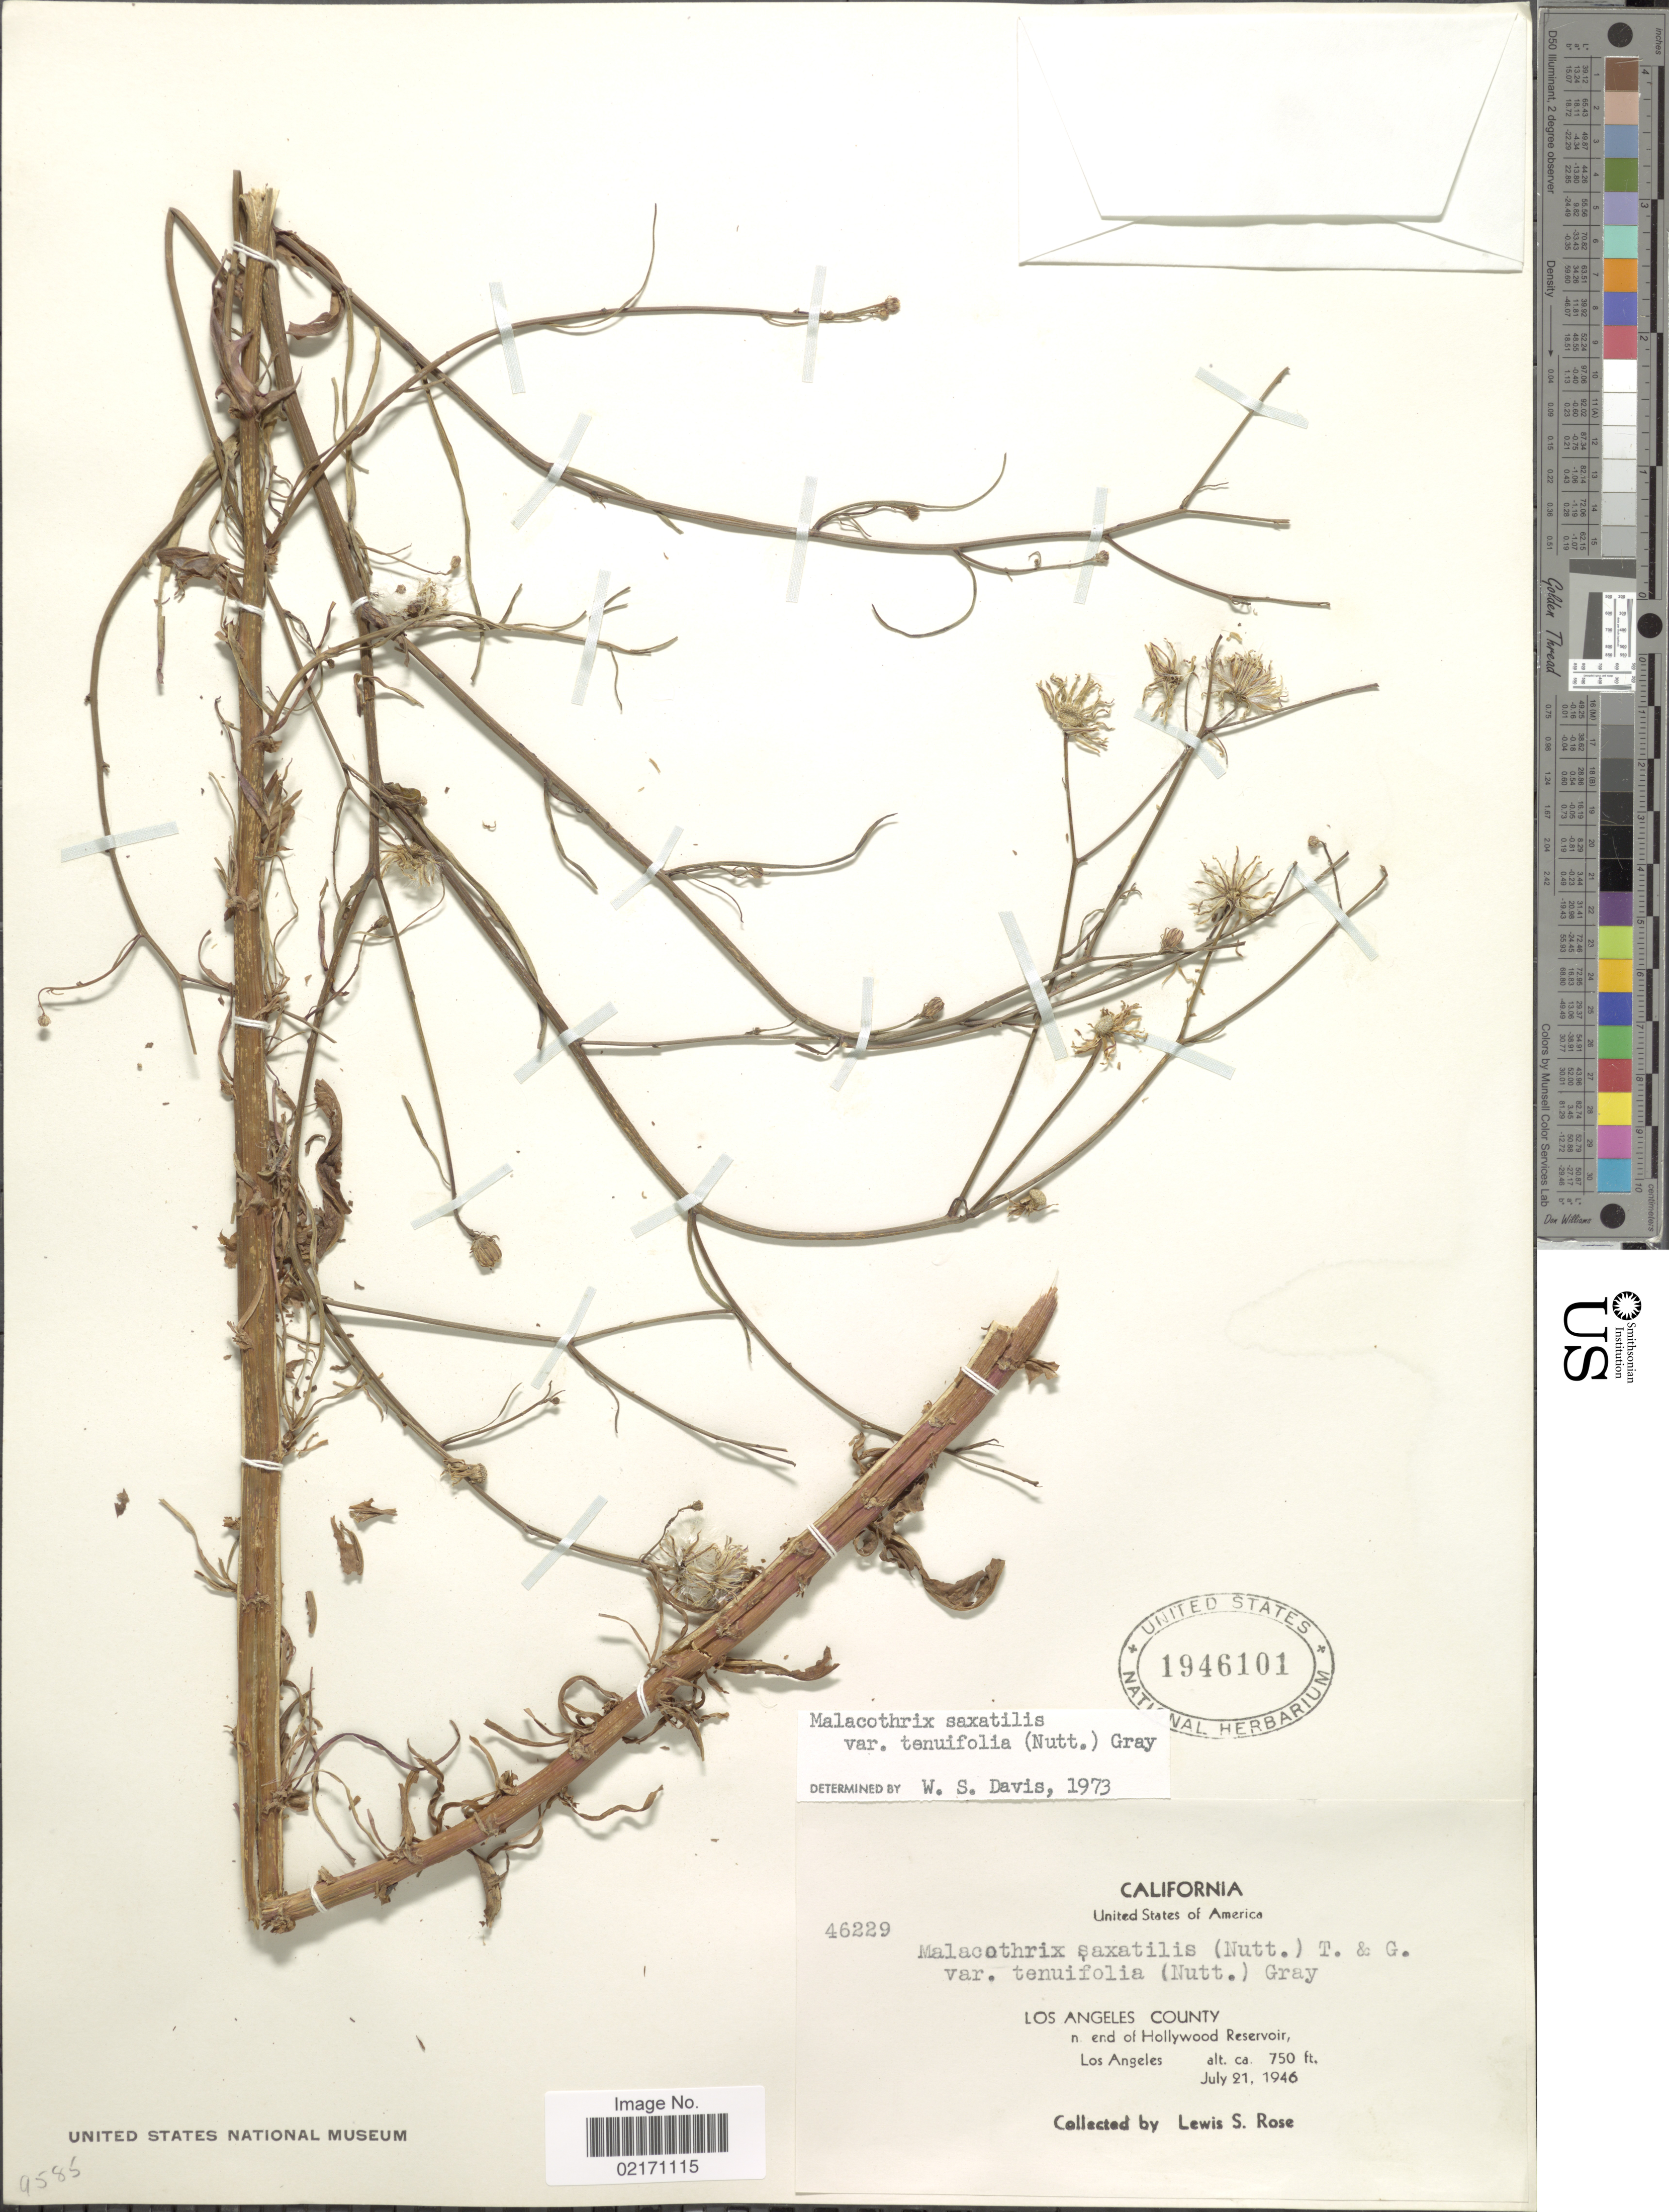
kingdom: Plantae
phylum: Tracheophyta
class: Magnoliopsida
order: Asterales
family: Asteraceae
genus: Malacothrix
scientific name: Malacothrix saxatilis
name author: Torr. & A. Gray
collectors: L. S. Rose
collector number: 46229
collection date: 1946-07-21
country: United States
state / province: California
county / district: Los Angeles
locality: United States of America, Los Angeles County, n. end of Hollywood Reservoir, Los Angeles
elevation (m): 229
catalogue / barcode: US 1946101